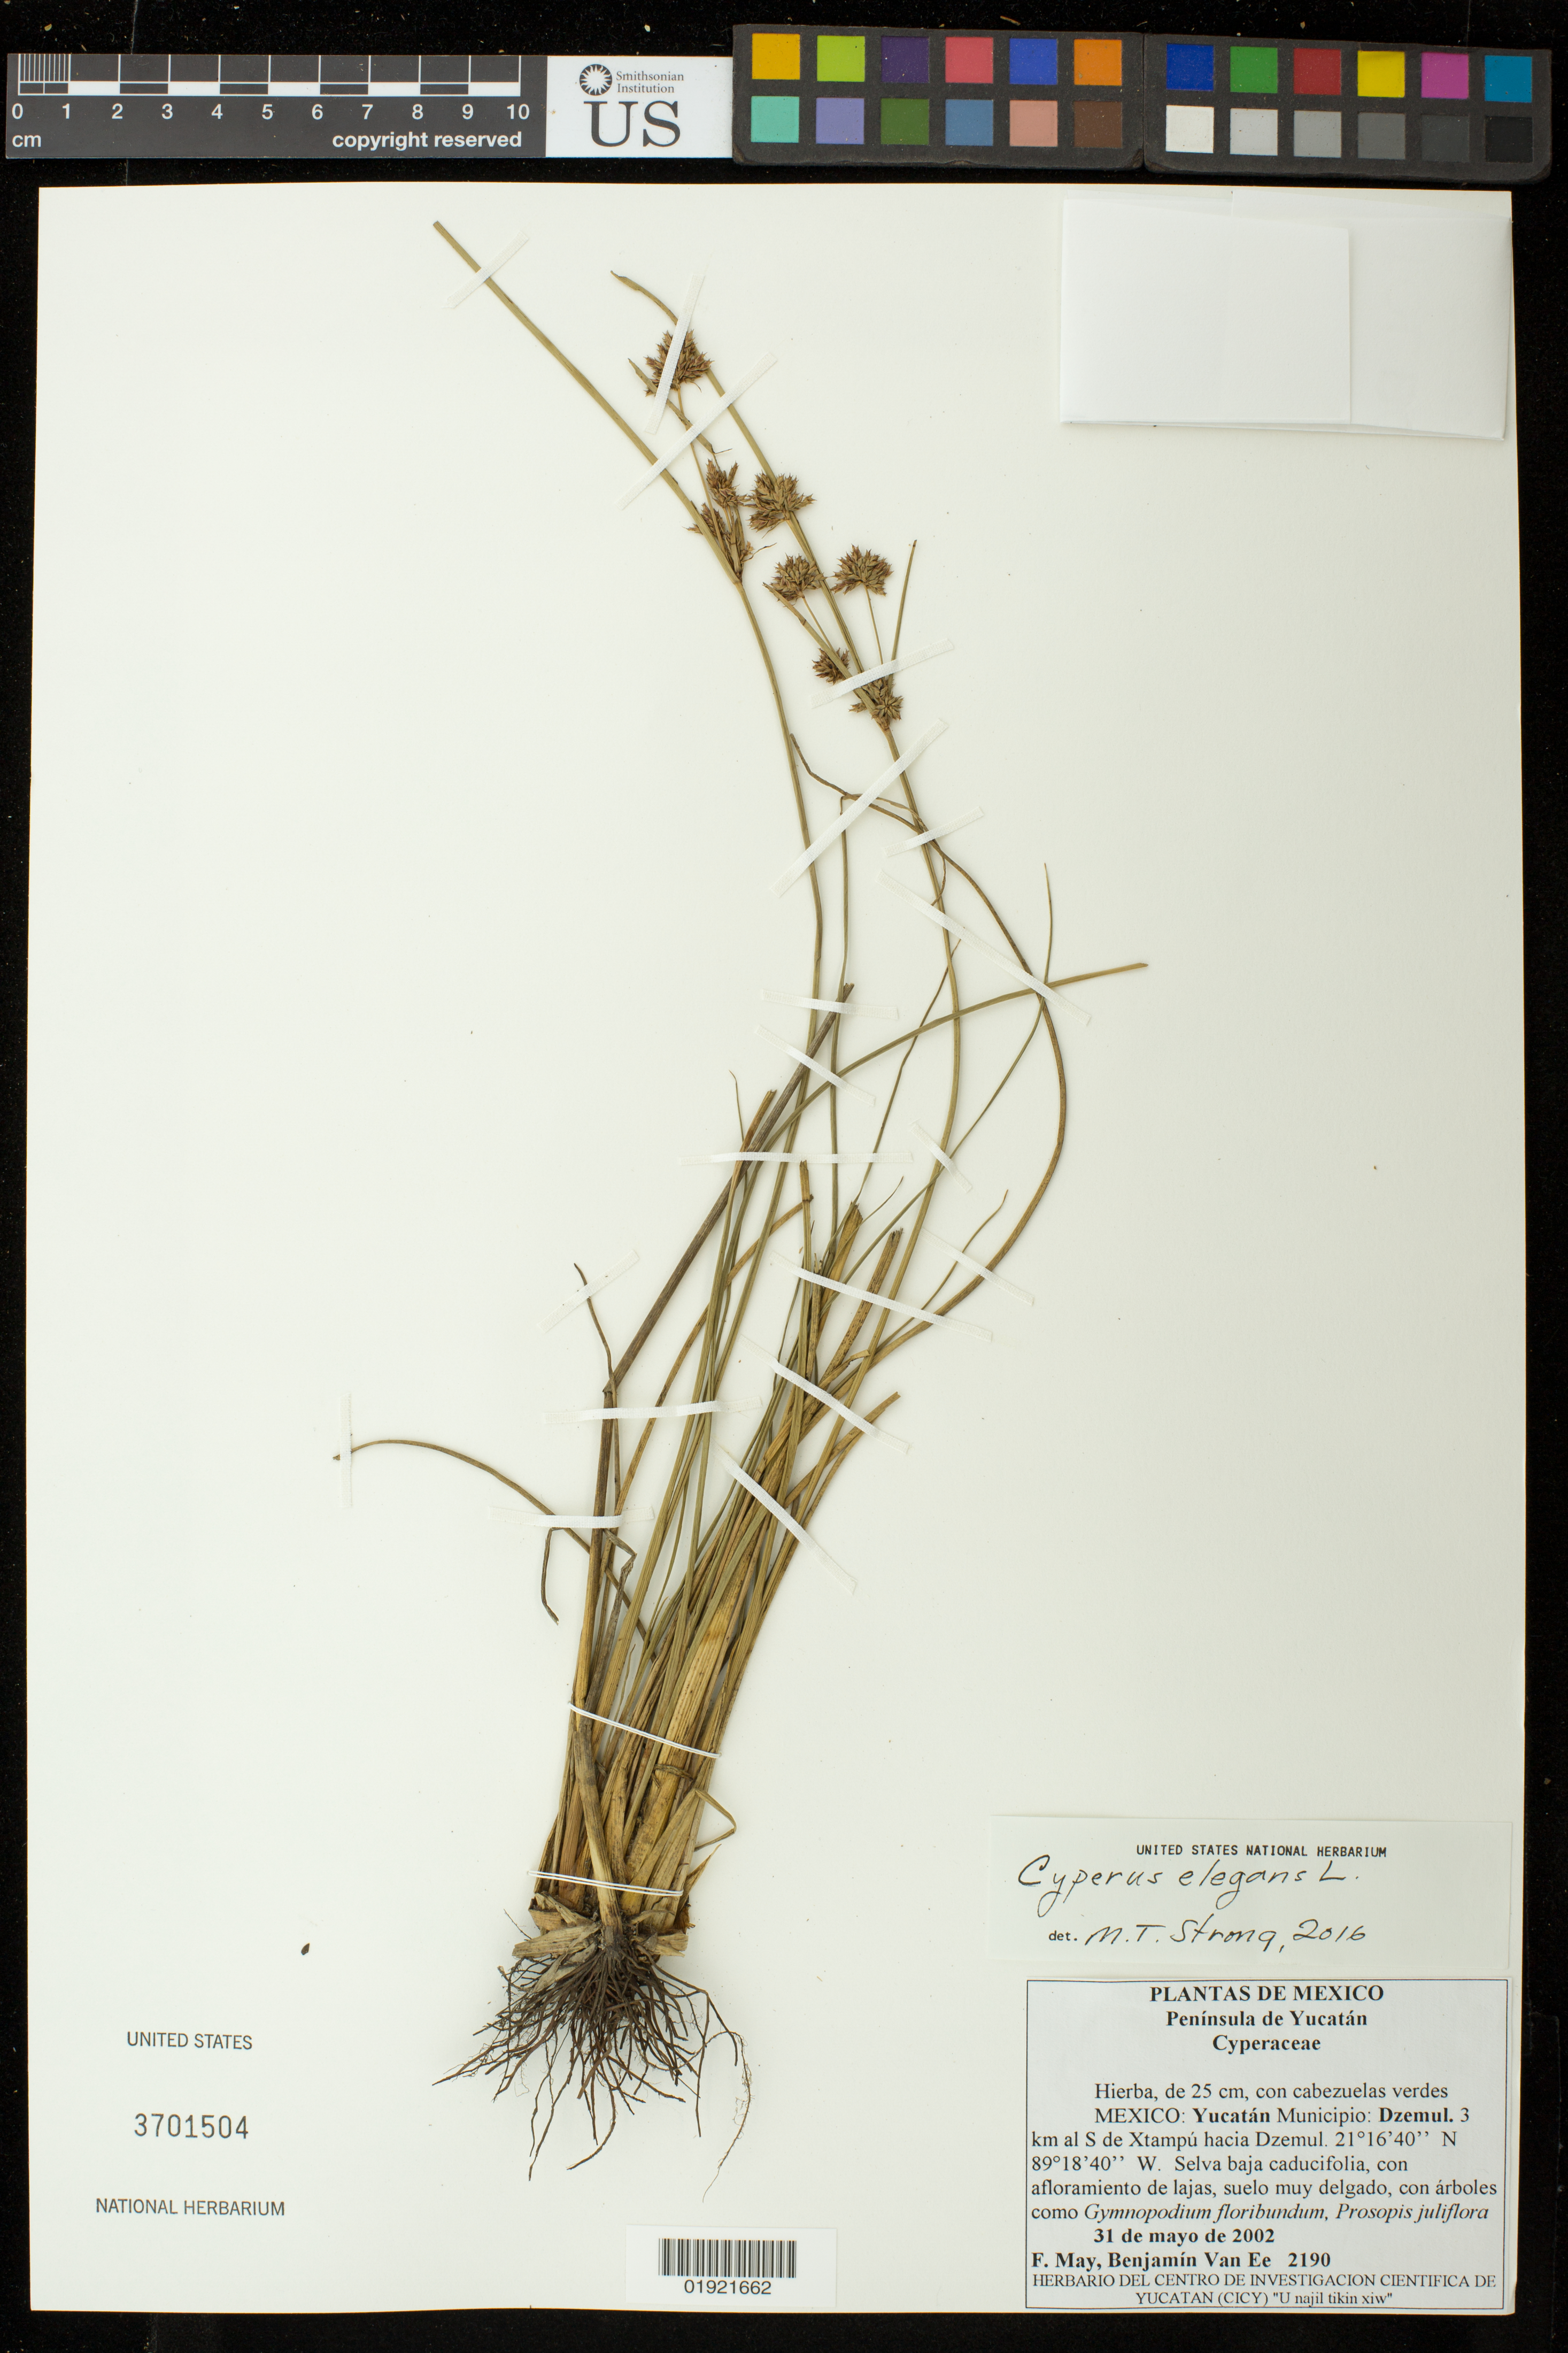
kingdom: Plantae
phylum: Tracheophyta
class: Liliopsida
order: Poales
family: Cyperaceae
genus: Cyperus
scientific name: Cyperus elegans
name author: L.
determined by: Strong, Mark T., (BOT), Smithsonian Institution - National Museum of Natural History (UNITED STATES)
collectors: F. May & B. Van Ee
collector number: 2190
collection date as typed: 31 de mayo de 2002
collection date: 2002-05-31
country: Mexico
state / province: Yucatán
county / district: Dzemul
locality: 3 km al S de Xtampu hacia Dzemul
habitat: Selva baja caducifolia, con afloramiento de lajas, suelo muy delgado, con arboles como Gymnopodium floribundum, Prosopis juliflora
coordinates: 21 16 40 N, 89 18 40 W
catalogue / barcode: US 3701504